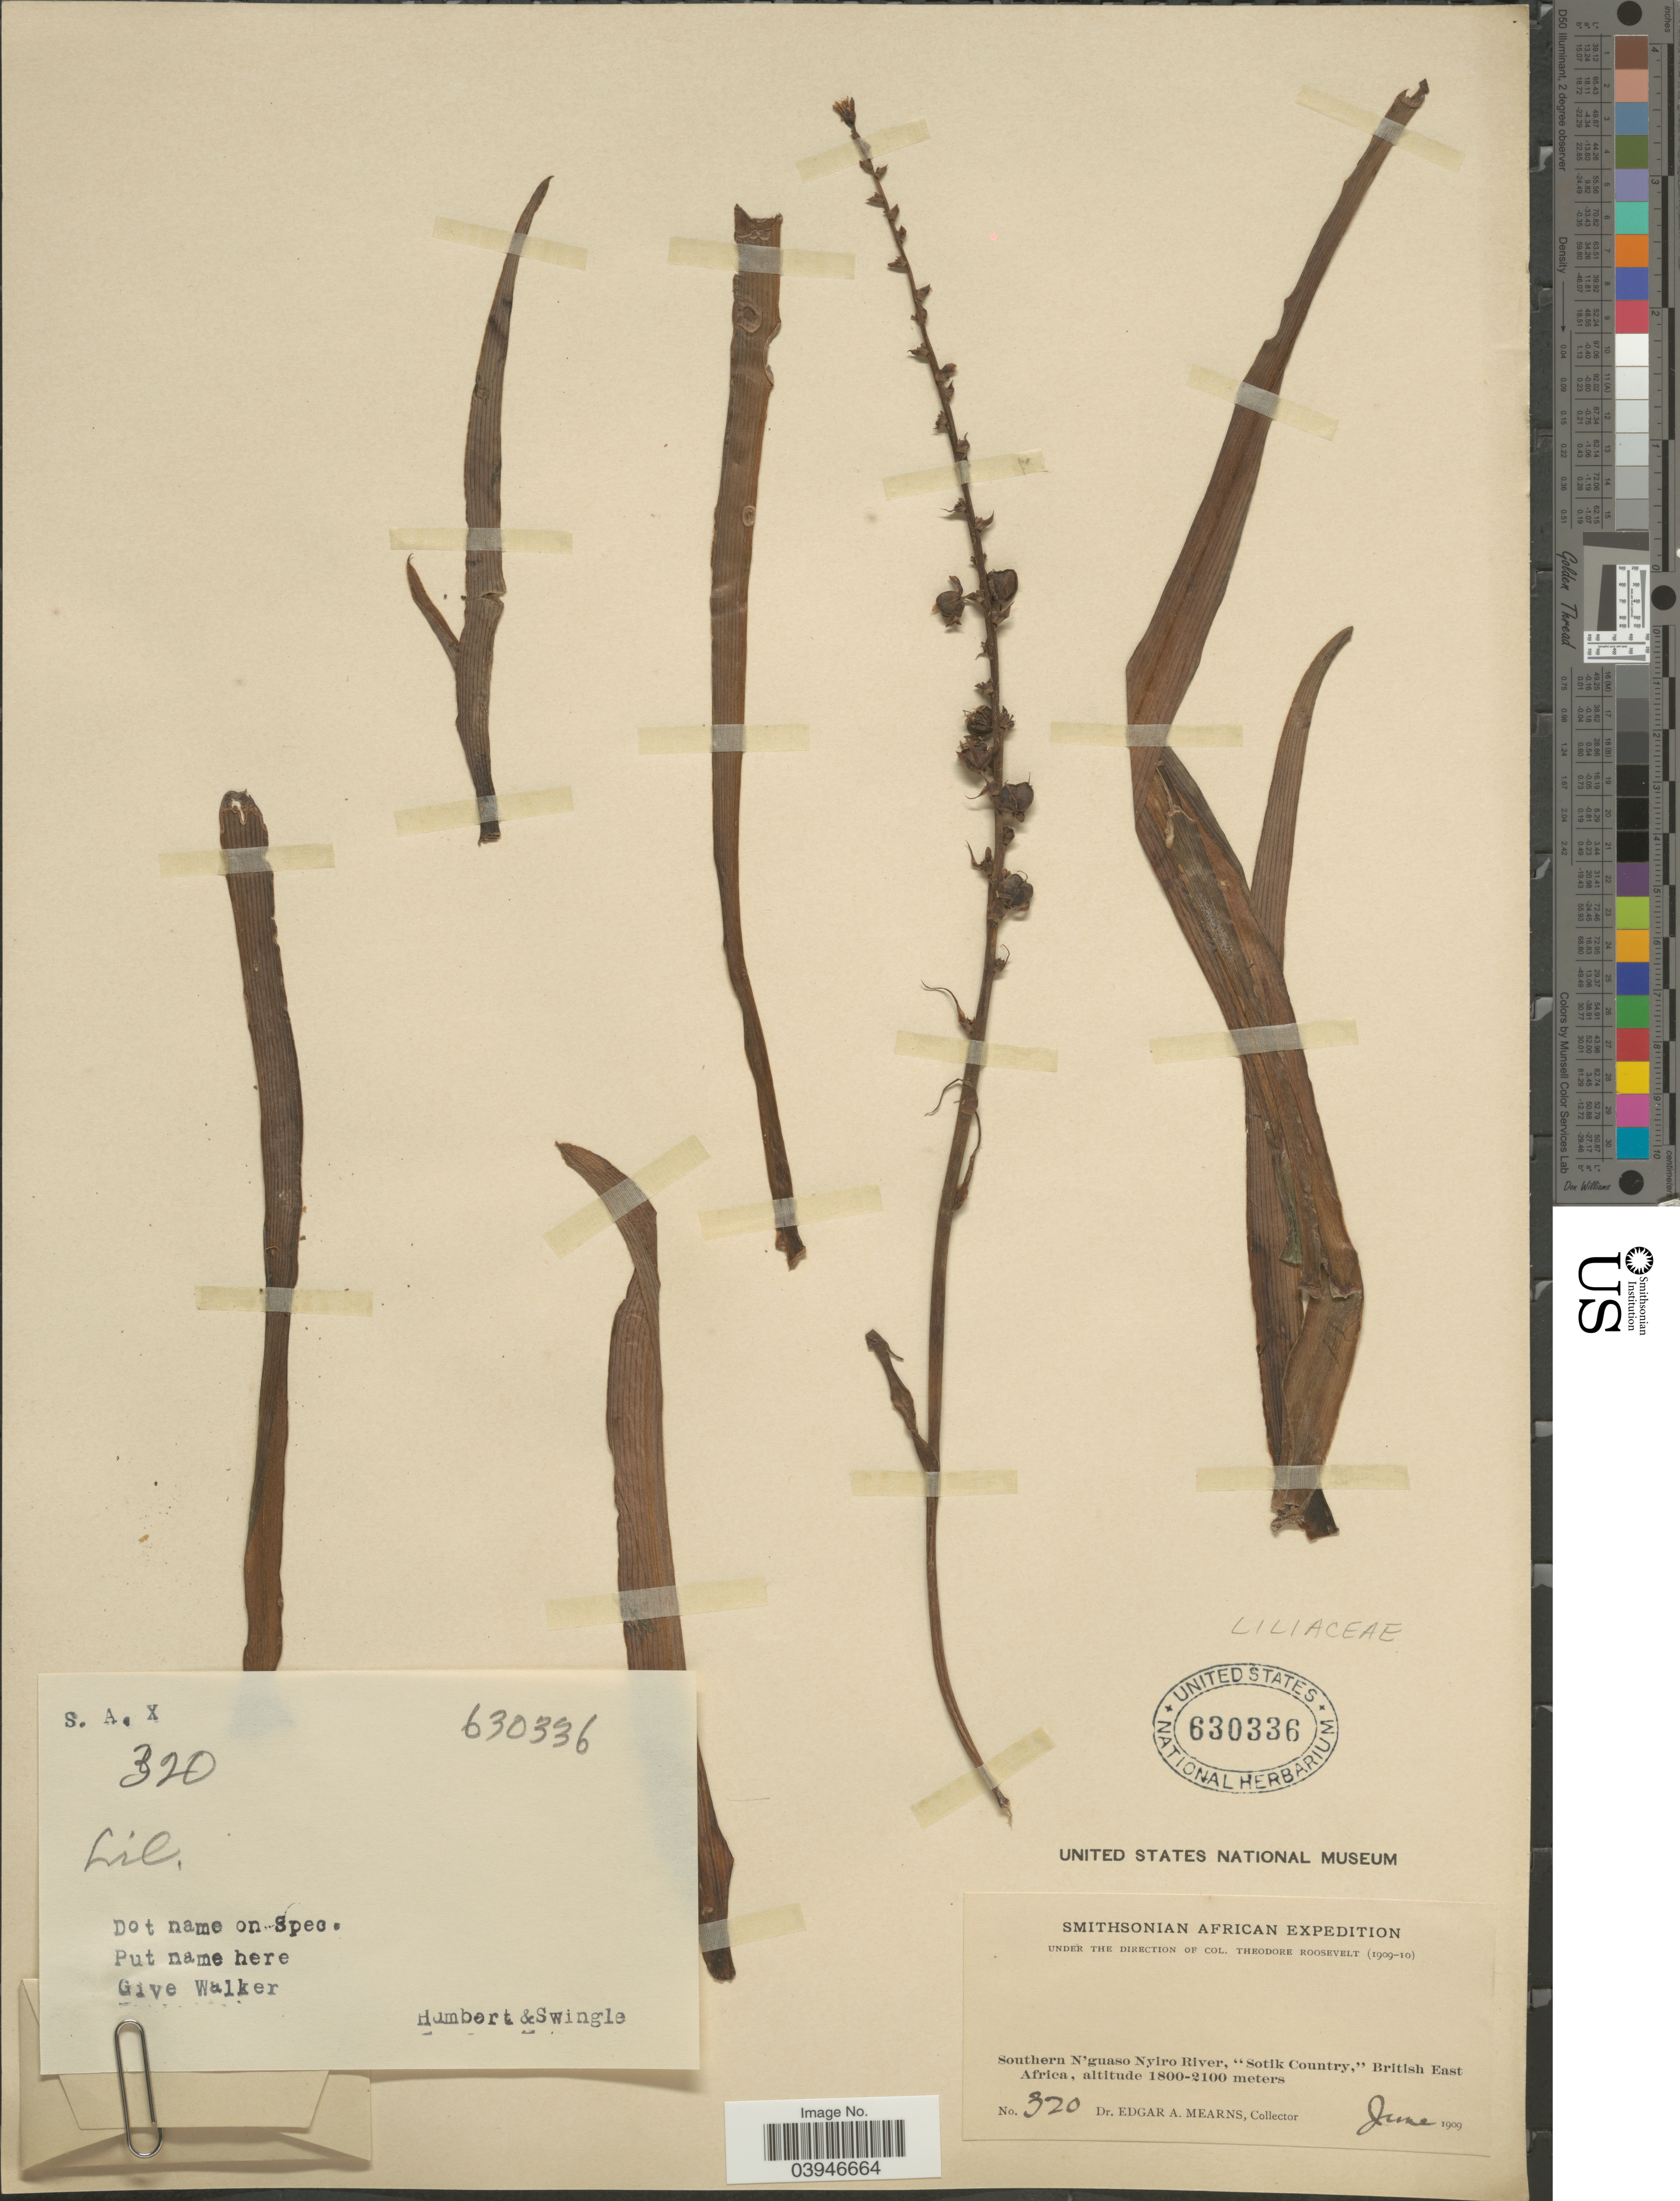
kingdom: Plantae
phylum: Tracheophyta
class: Liliopsida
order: Liliales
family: Liliaceae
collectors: E. A. Mearns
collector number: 320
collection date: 1909-06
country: Kenya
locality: Southern N'guaso Nyiro River, "Sotik Country," British East Africa.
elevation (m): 1800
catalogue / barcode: US 630336